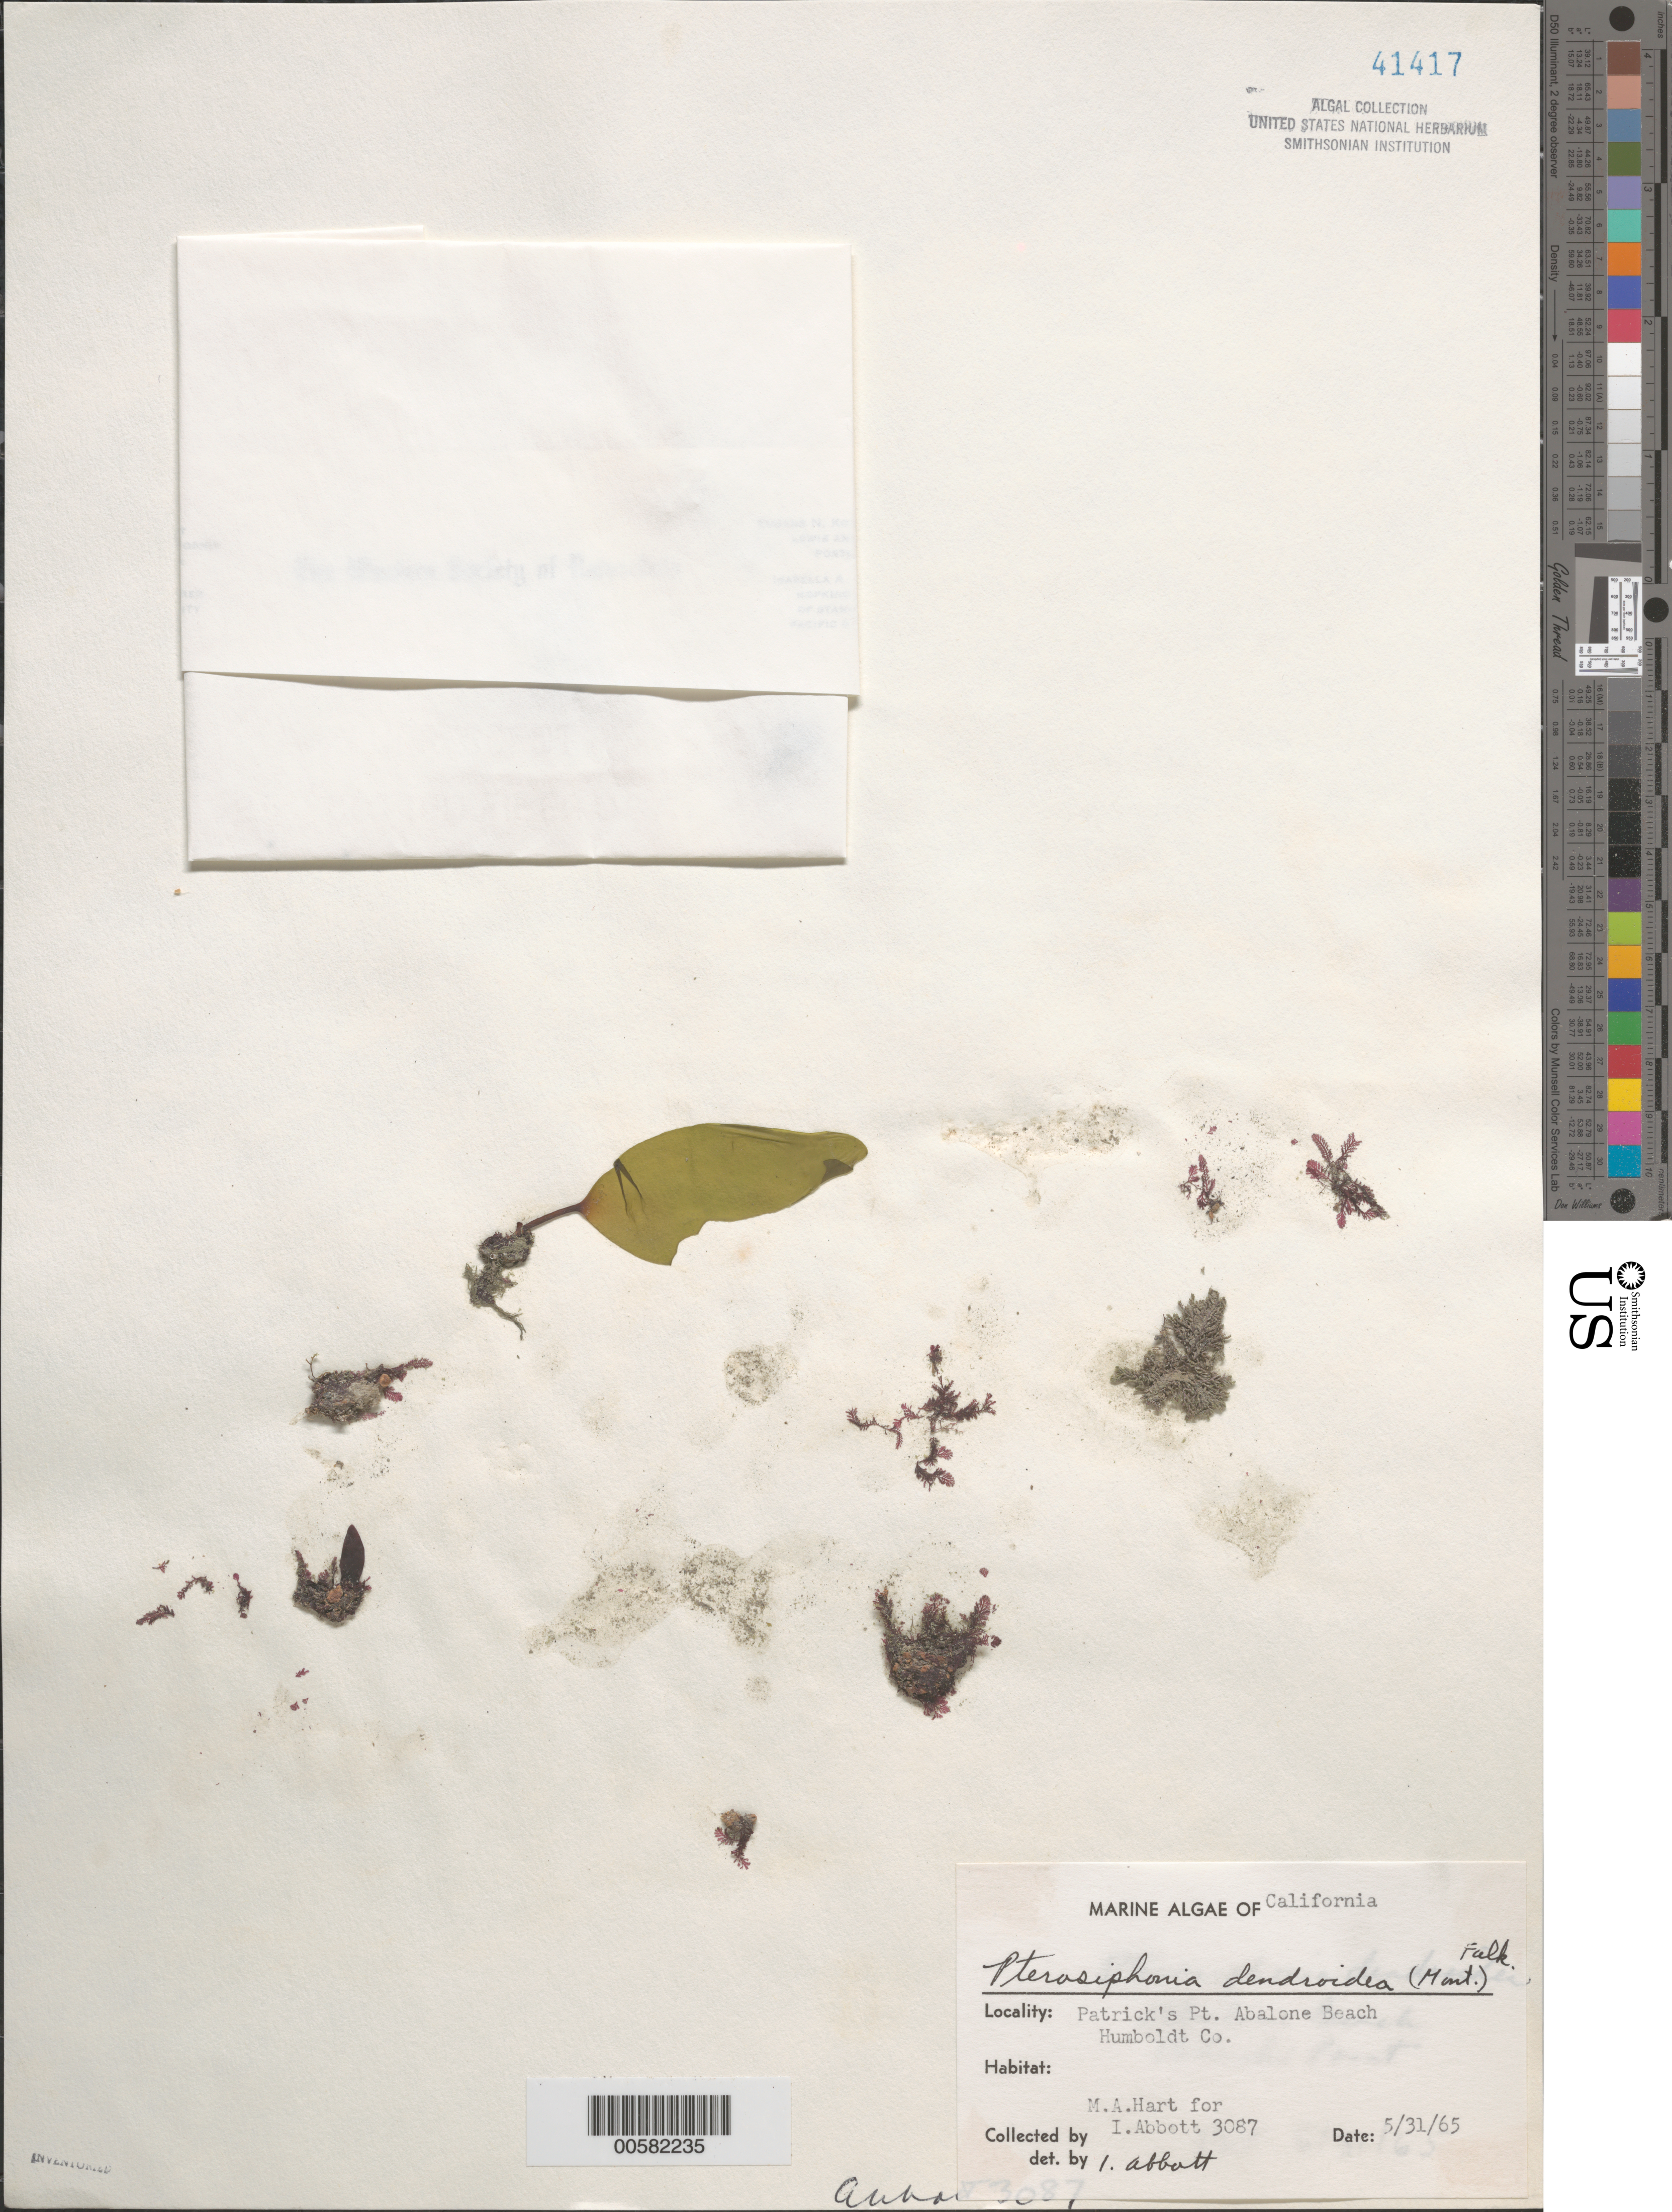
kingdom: Plantae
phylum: Rhodophyta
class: Florideophyceae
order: Ceramiales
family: Rhodomelaceae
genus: Symphyocladiella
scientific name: Symphyocladiella dendroidea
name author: (Montagne) Bustamante et al.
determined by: Algae name updating Project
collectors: M. A. Hart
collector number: IAA 3087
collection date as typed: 31 May 1965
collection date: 1965-05-31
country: United States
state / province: California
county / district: Humboldt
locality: Abalone Beach, Patrick's Point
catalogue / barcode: US 41417